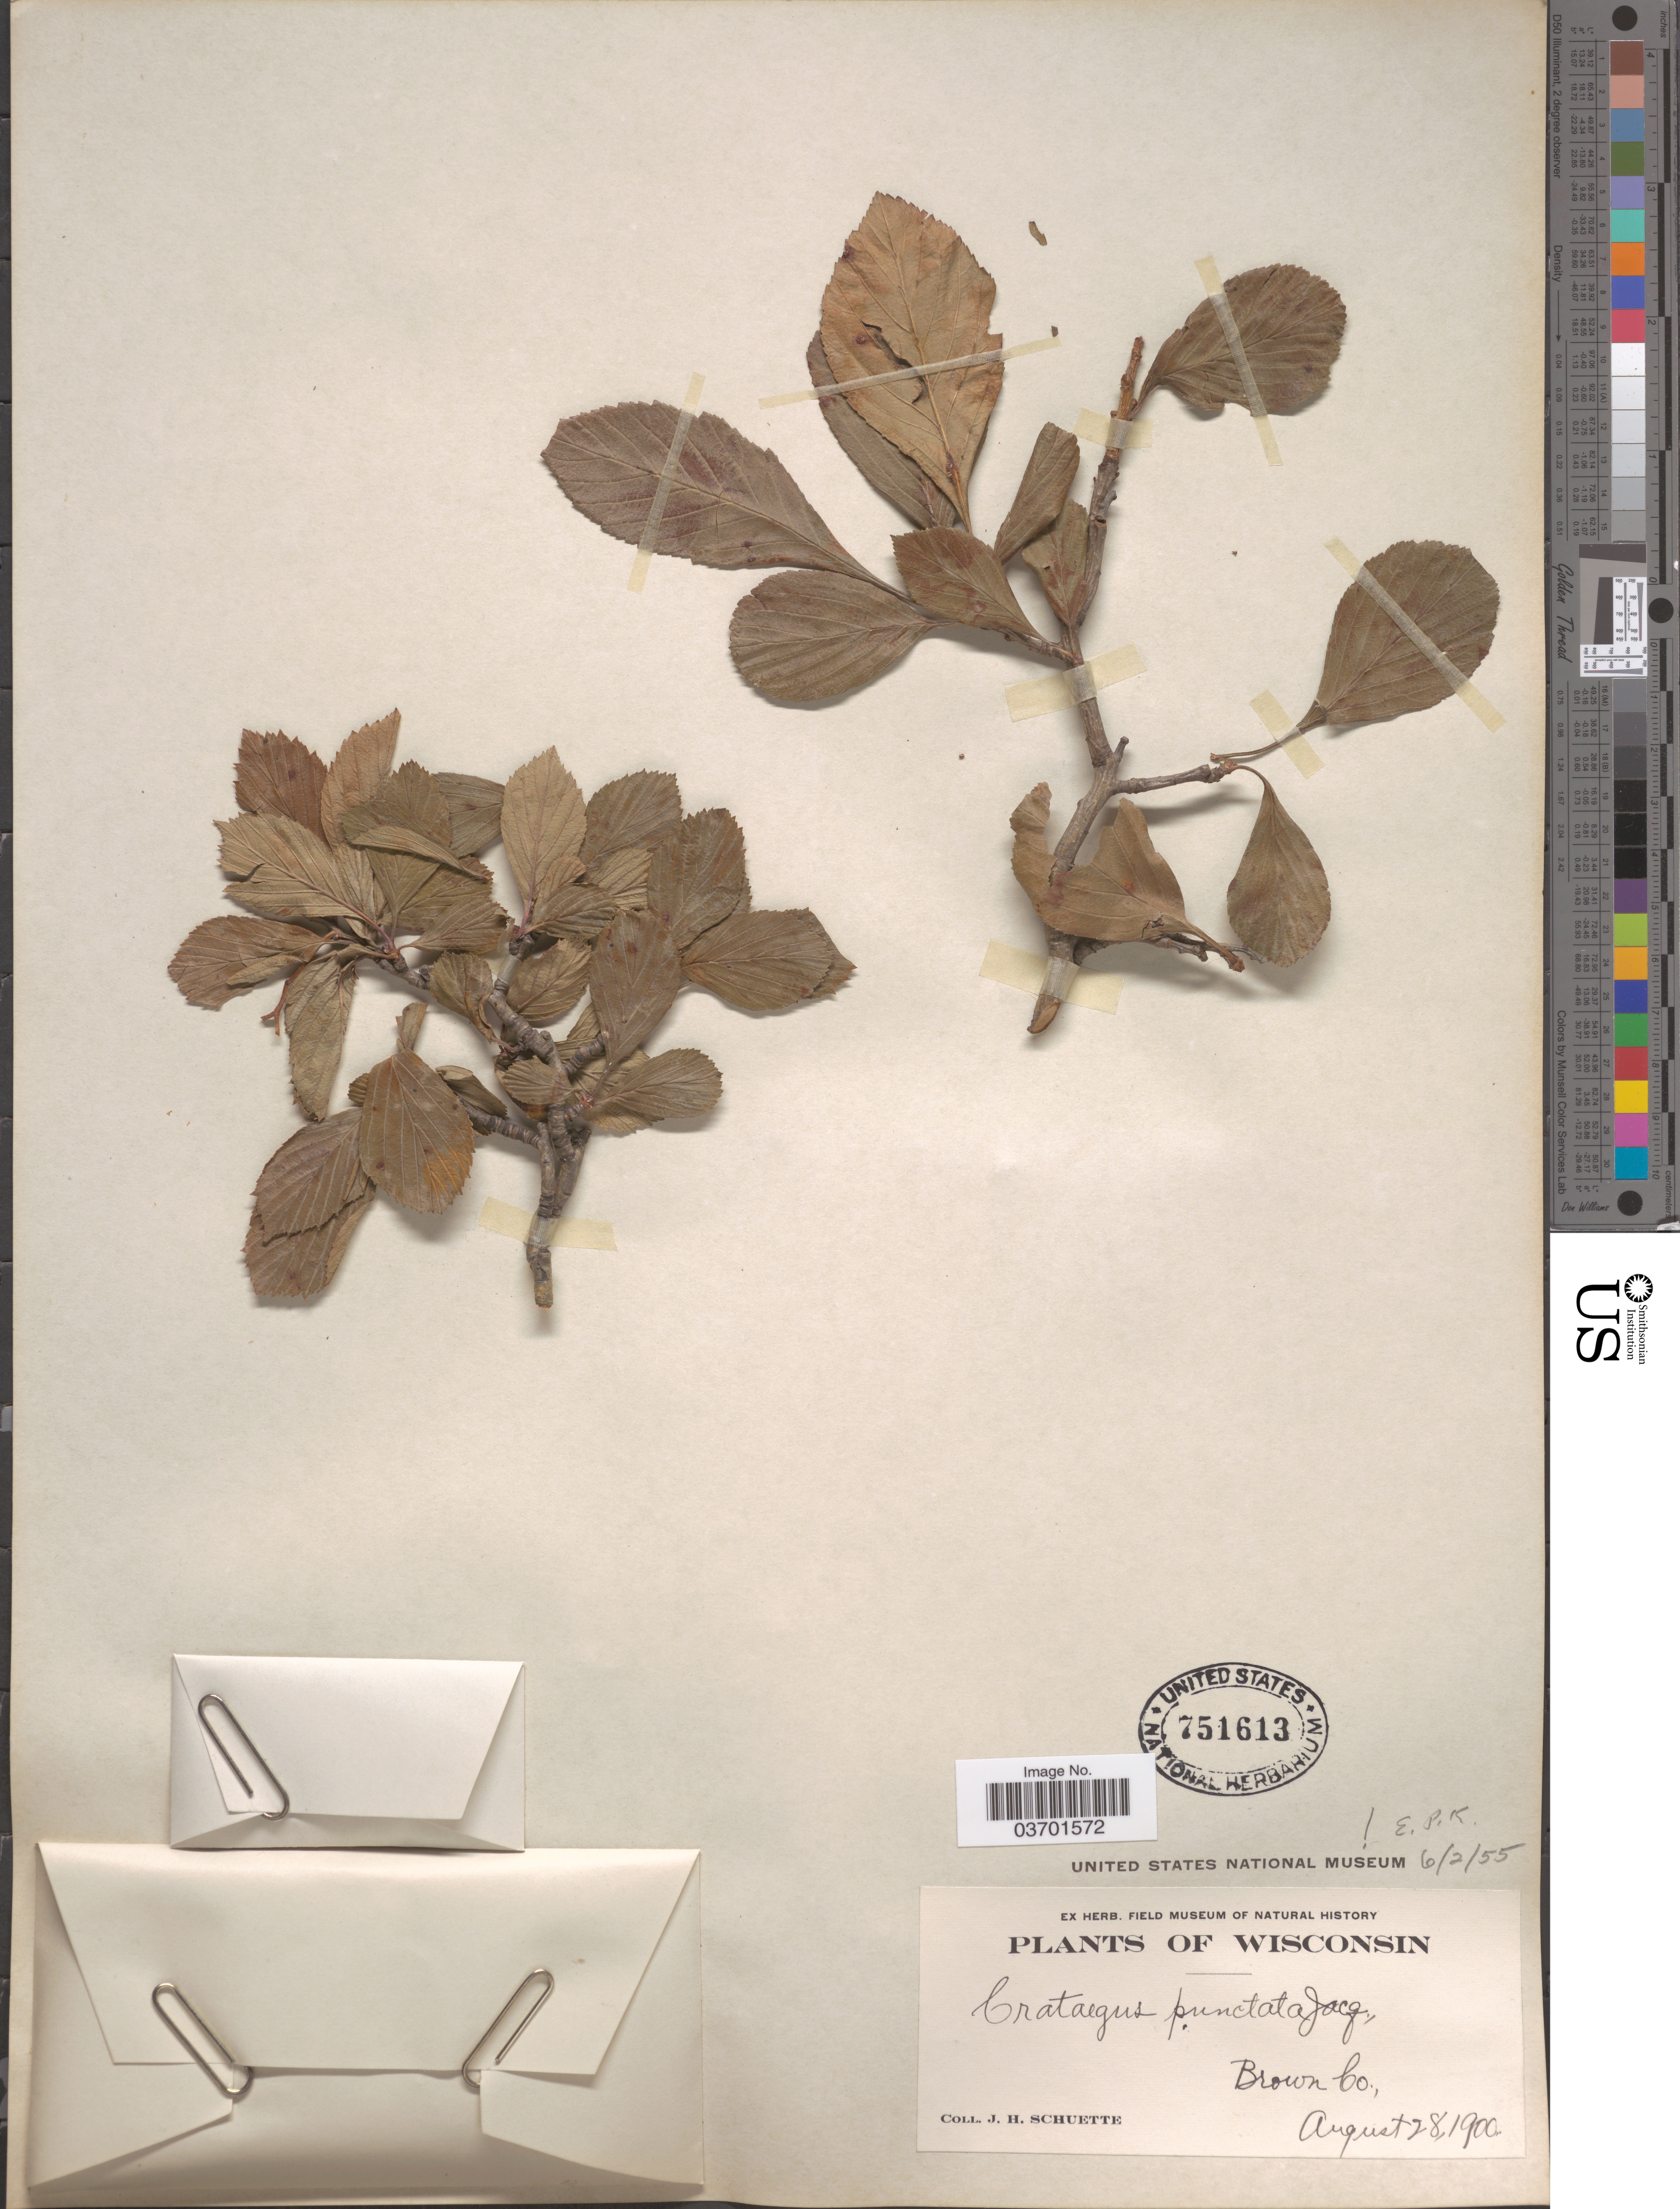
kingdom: Plantae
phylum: Tracheophyta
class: Magnoliopsida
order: Rosales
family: Rosaceae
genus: Crataegus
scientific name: Crataegus punctata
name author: Jacq.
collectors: J. H. Schuette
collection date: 1900-08-28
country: United States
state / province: Wisconsin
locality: Brown Co.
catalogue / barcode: US 751613